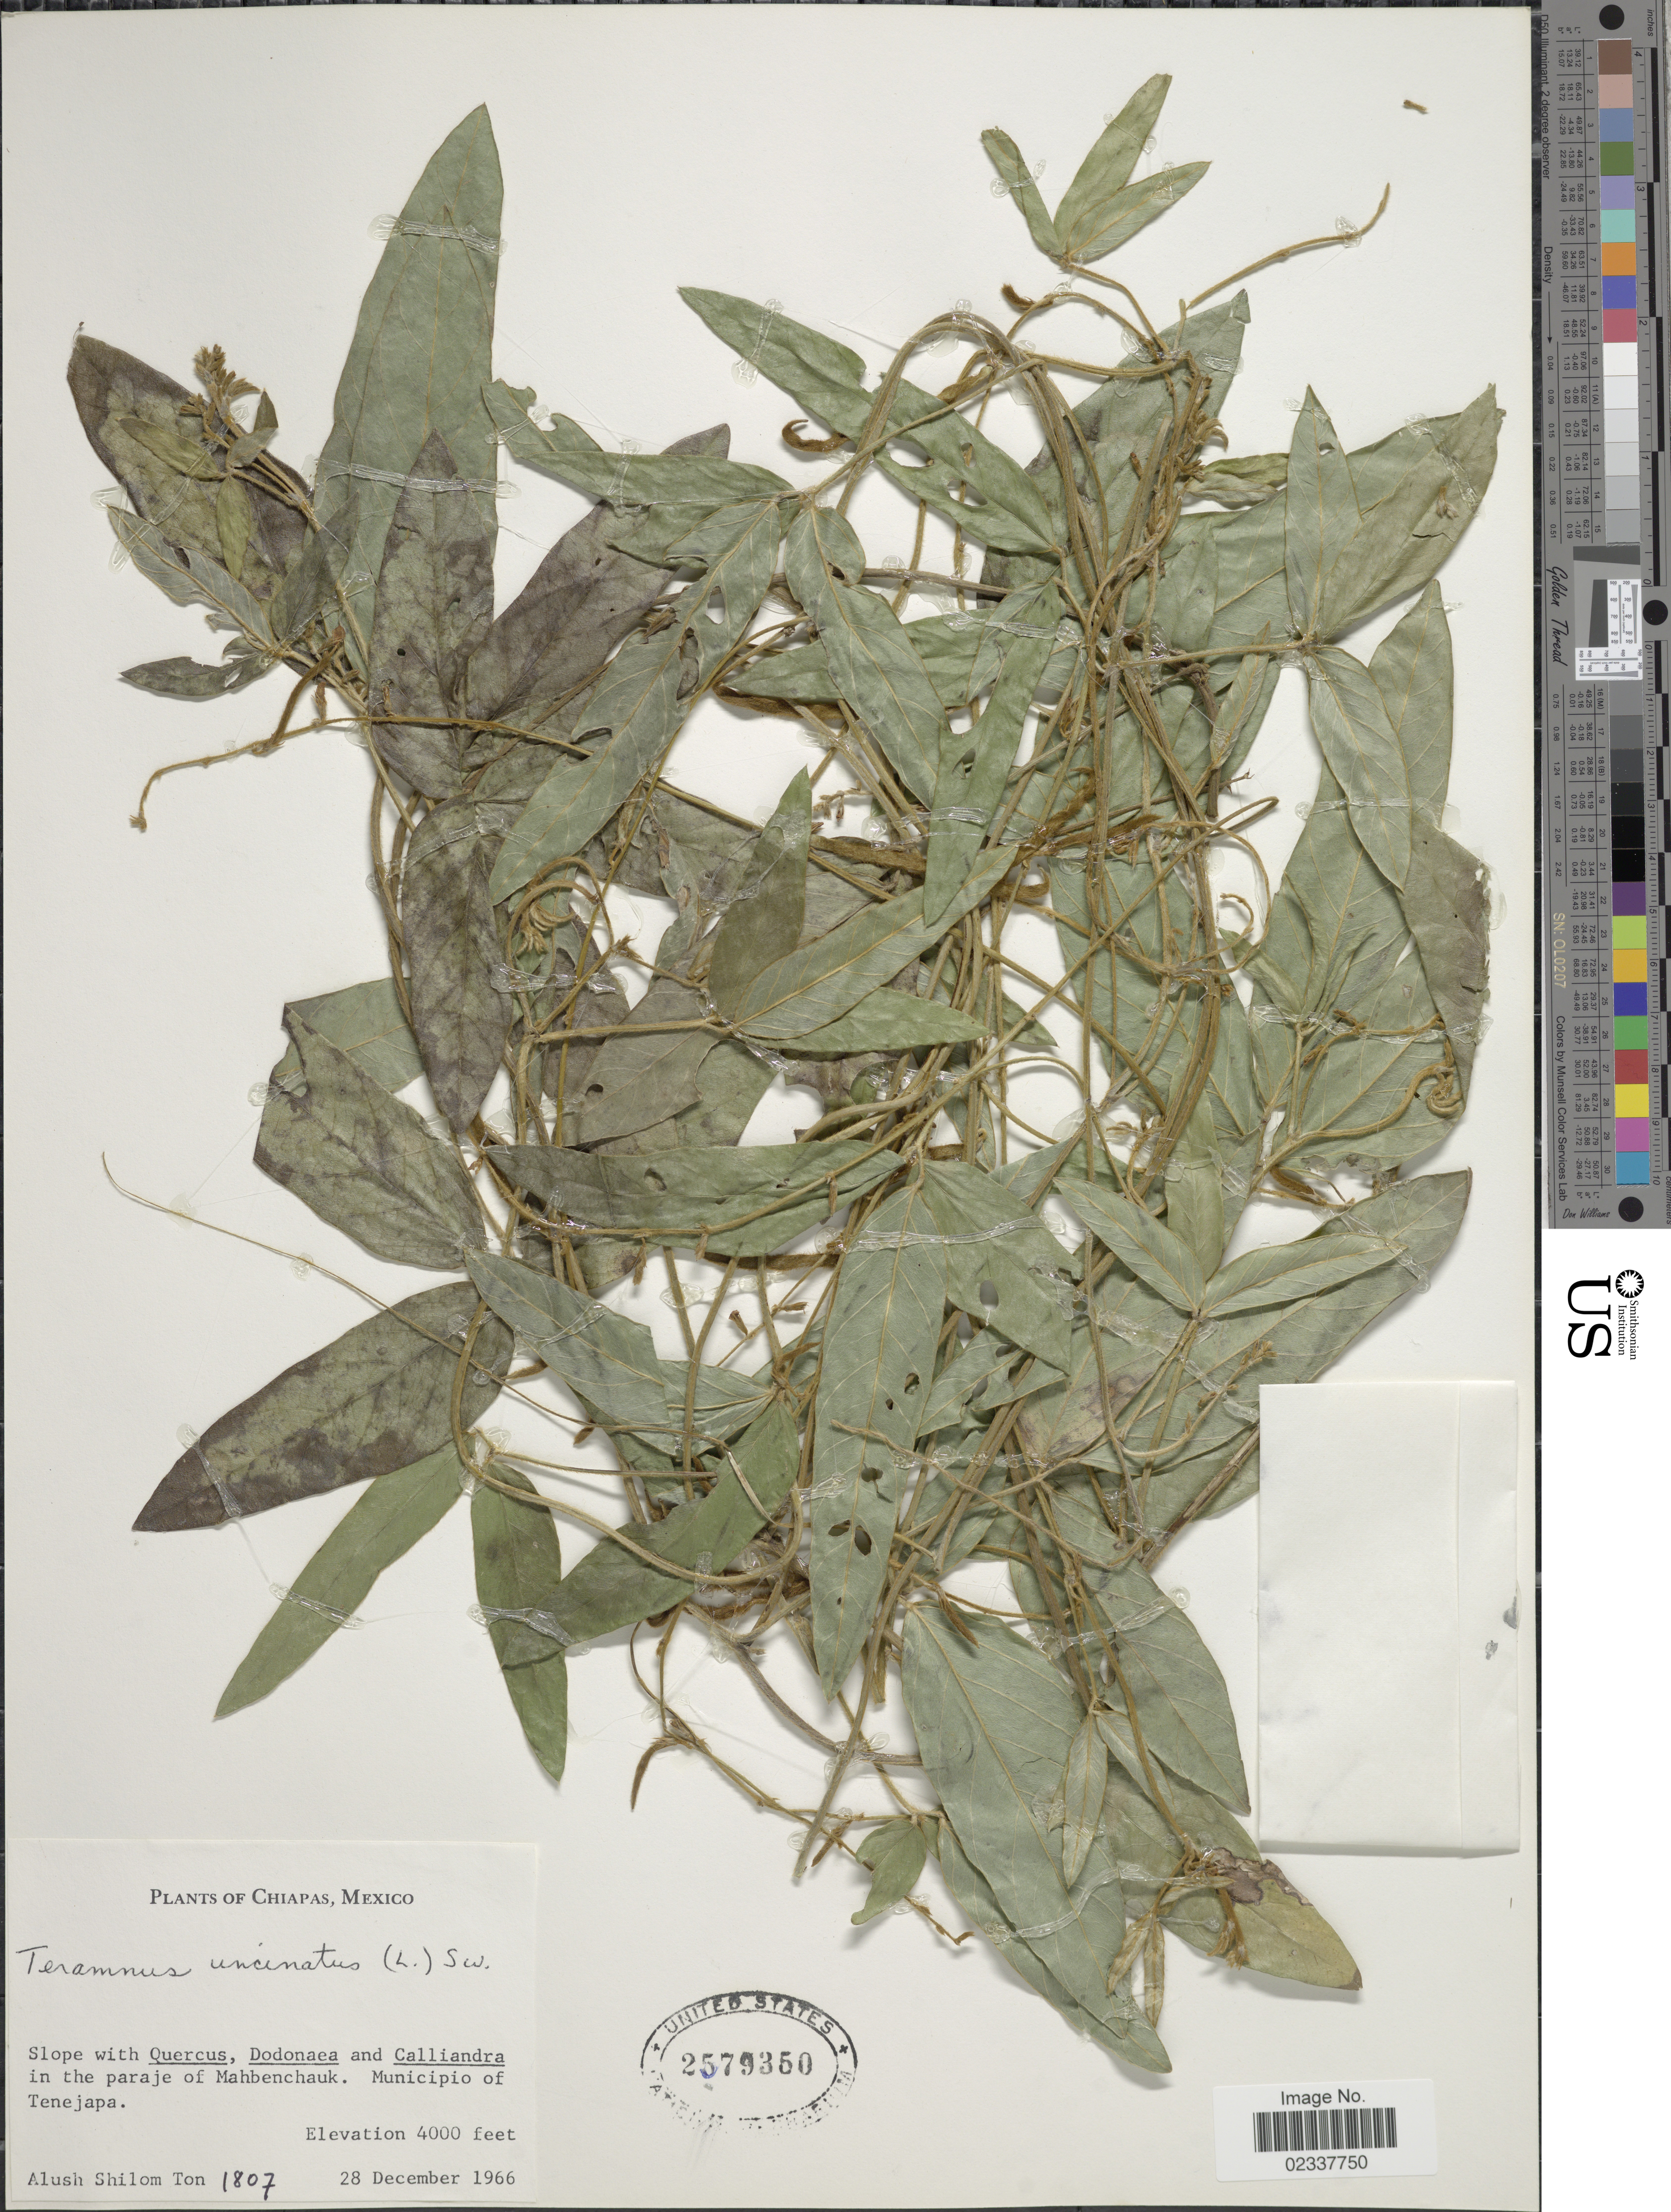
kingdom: Plantae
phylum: Tracheophyta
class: Magnoliopsida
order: Fabales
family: Fabaceae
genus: Teramnus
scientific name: Teramnus uncinatus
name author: (L.) Sw.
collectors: A. M. Ton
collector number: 1807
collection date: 1966-12-28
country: Mexico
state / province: Chiapas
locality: Paraje of Mahbenchauk, Municipio Tenejapa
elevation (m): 1219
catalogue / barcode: US 2579350